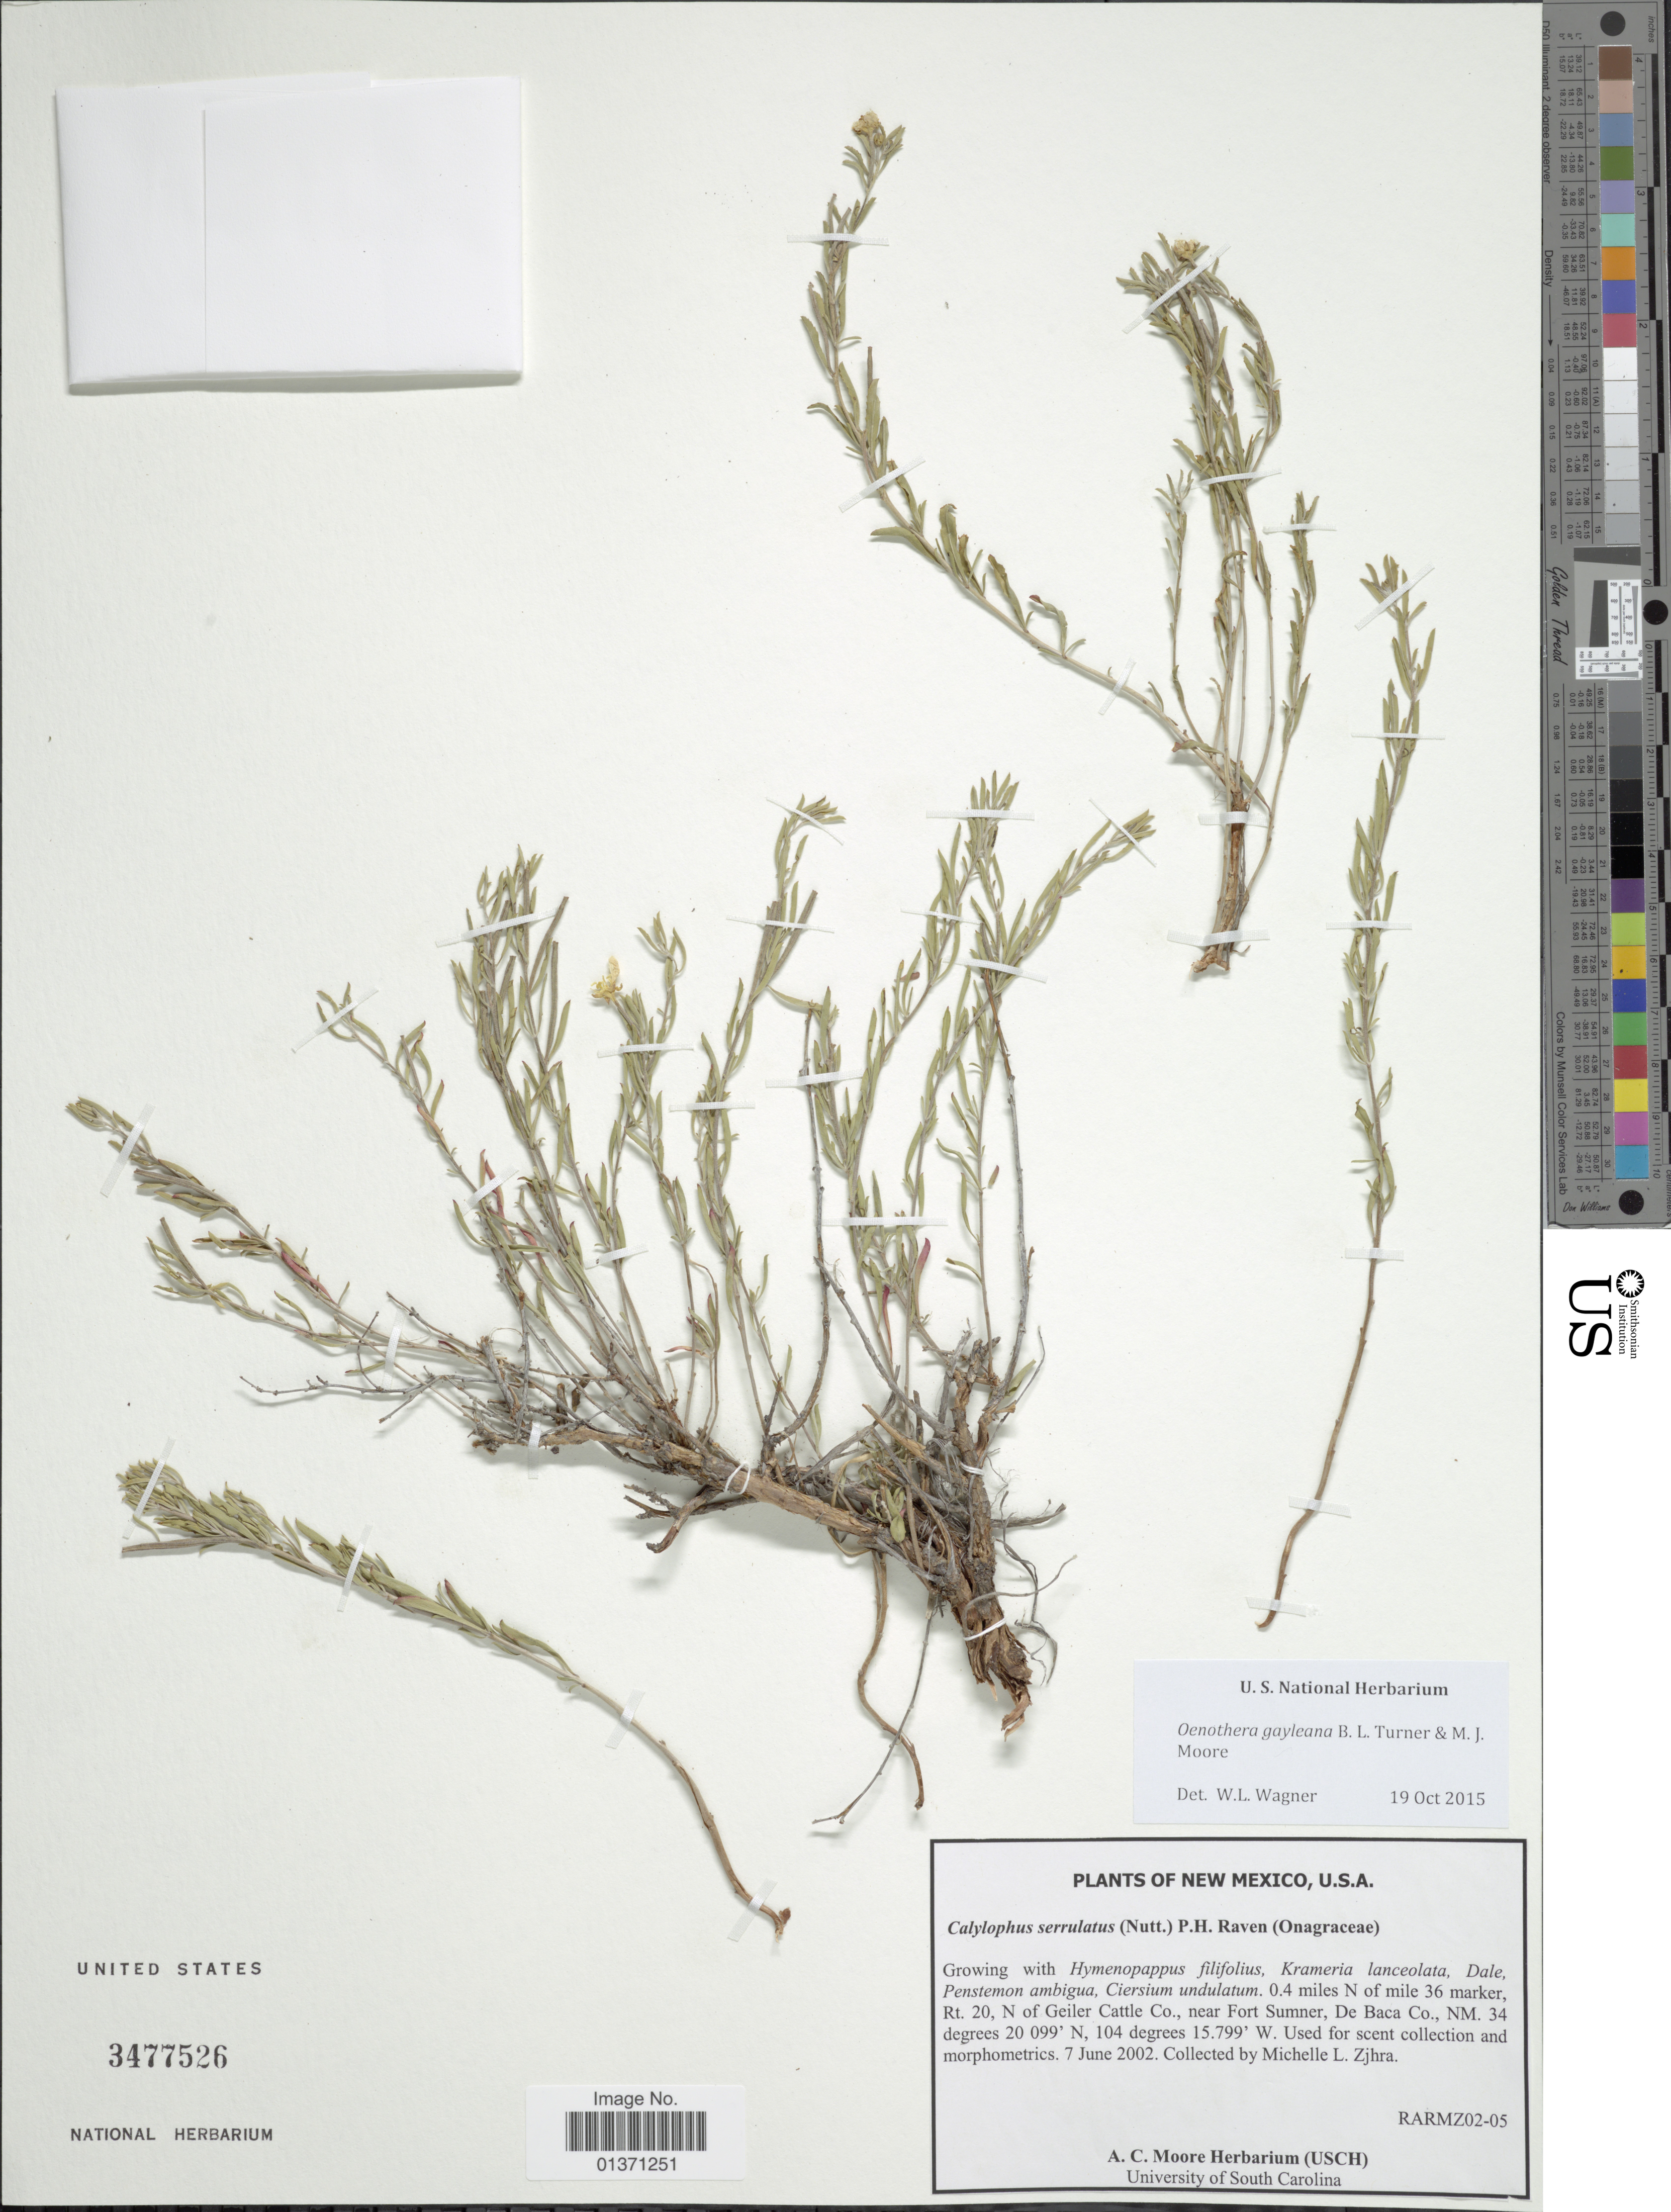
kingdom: Plantae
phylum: Tracheophyta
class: Magnoliopsida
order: Myrtales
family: Onagraceae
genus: Oenothera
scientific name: Oenothera serrulata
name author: Nutt.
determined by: Wagner, W. L., (BOT), Smithsonian Institution - National Museum of Natural History (UNITED STATES)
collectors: M. Zjhra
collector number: RARMZ02-05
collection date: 2002-06-07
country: United States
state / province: New Mexico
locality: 0.4 miles N of mile 36 marker, Rt. 20, N of Geiler Cattle Co., near Fort Summer, De Baca Co., NM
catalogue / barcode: US 3477526